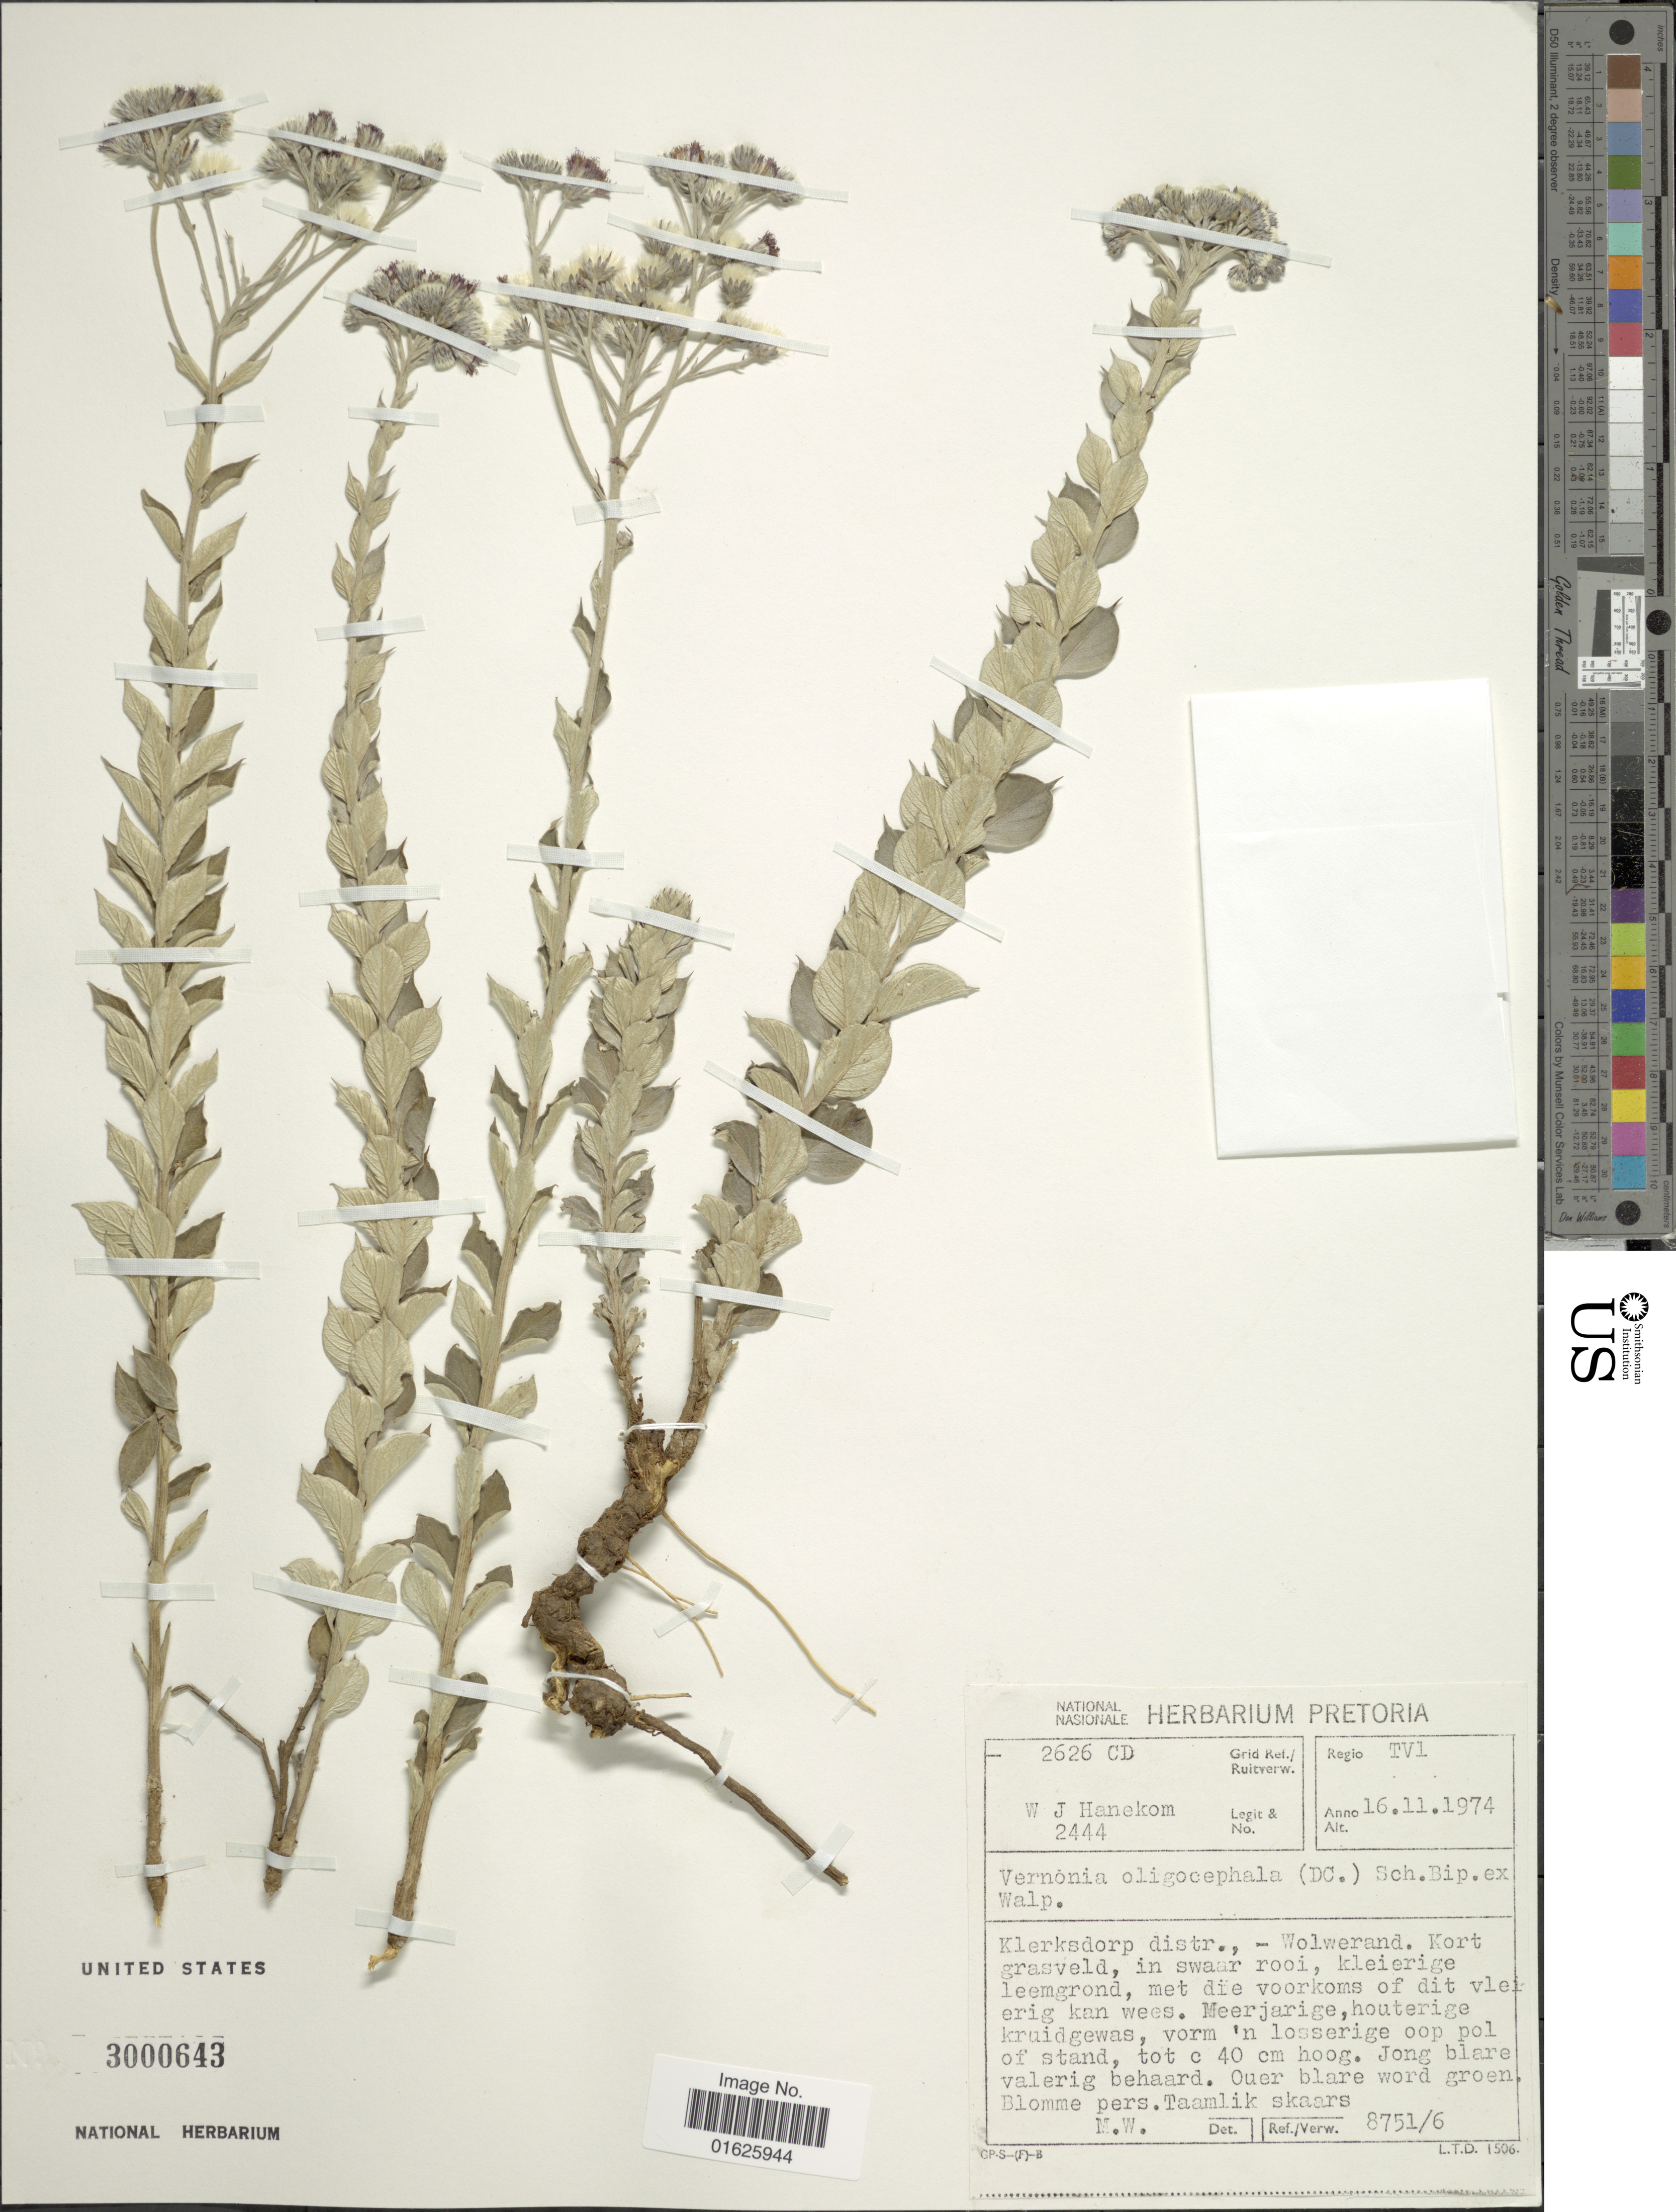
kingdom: Plantae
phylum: Tracheophyta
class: Magnoliopsida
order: Asterales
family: Asteraceae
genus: Hilliardiella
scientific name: Hilliardiella oligocephala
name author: (DC.) H. Rob.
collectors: W. Hanekom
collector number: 2444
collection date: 1974-11-16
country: South Africa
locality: Regio TVL, Klerksdorp distr., - Wolwerand.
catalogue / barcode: US 3000643